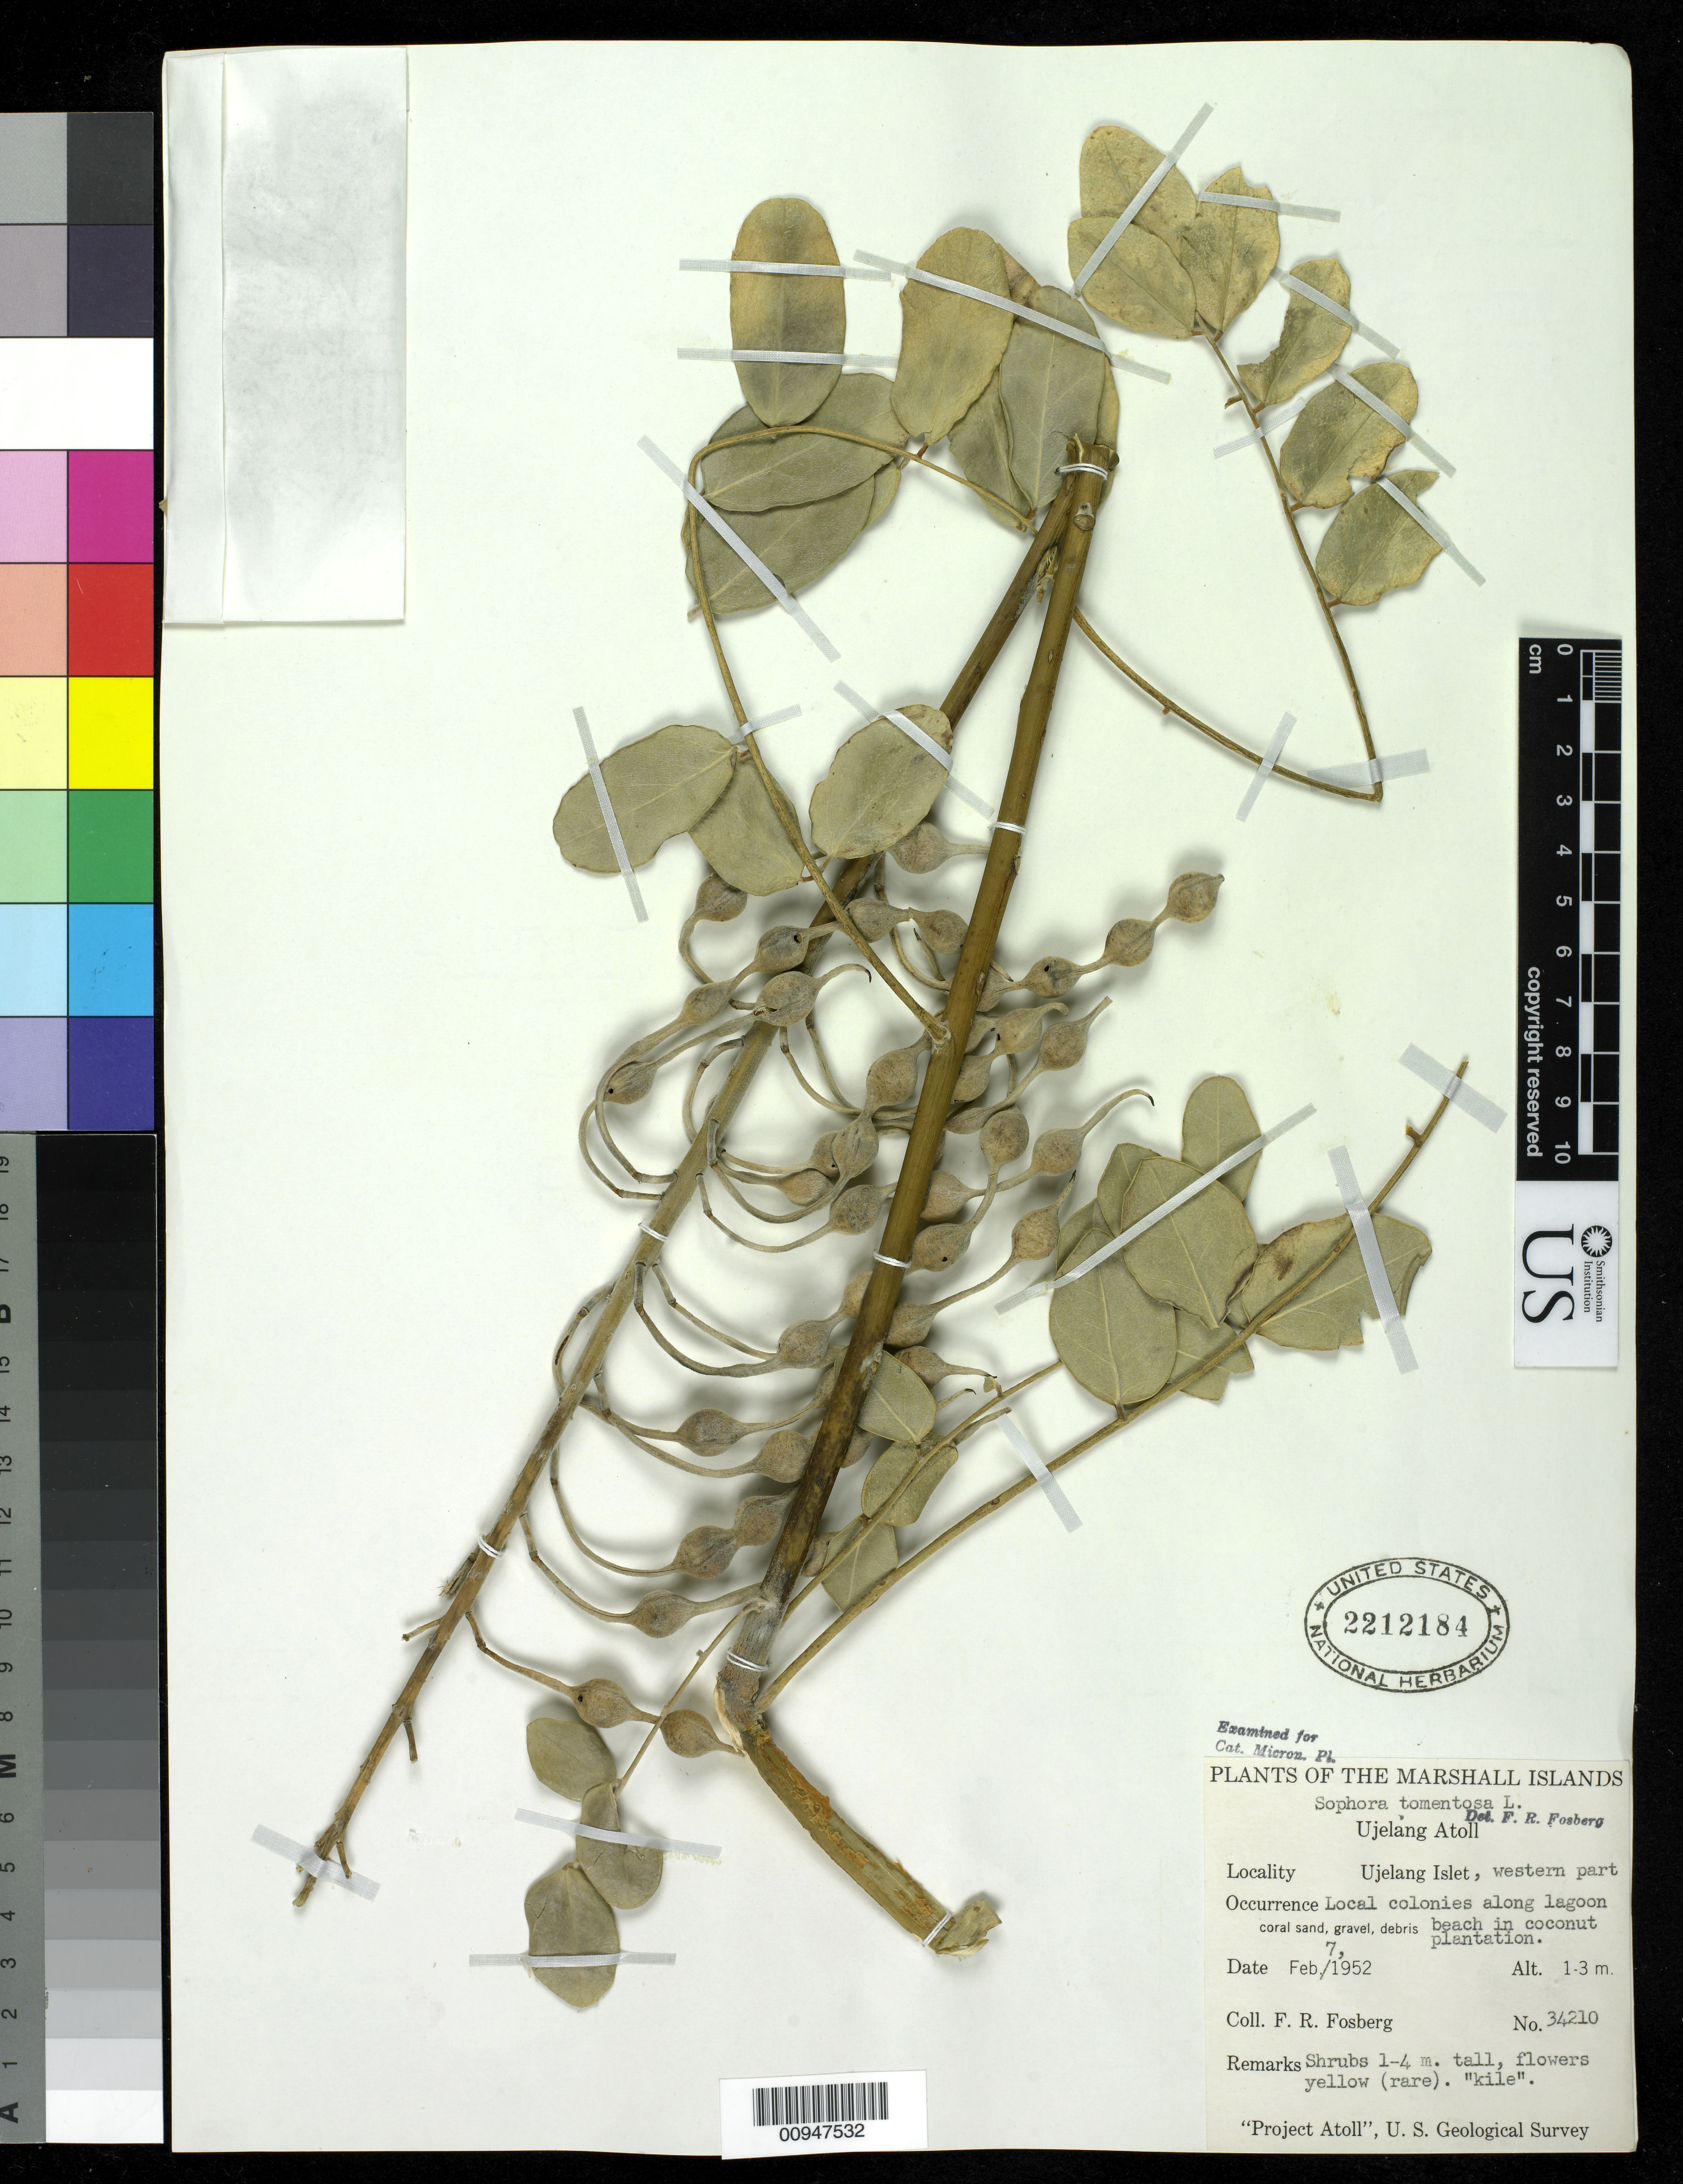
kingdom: Plantae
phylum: Tracheophyta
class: Magnoliopsida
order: Fabales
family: Fabaceae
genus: Sophora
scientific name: Sophora tomentosa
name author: L.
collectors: F. R. Fosberg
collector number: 34210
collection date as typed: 07 Feb 1952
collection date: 1952-02-07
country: Marshall Islands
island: Ujelang Atoll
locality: Ujelang Atoll, western part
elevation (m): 1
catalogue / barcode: US 2212184